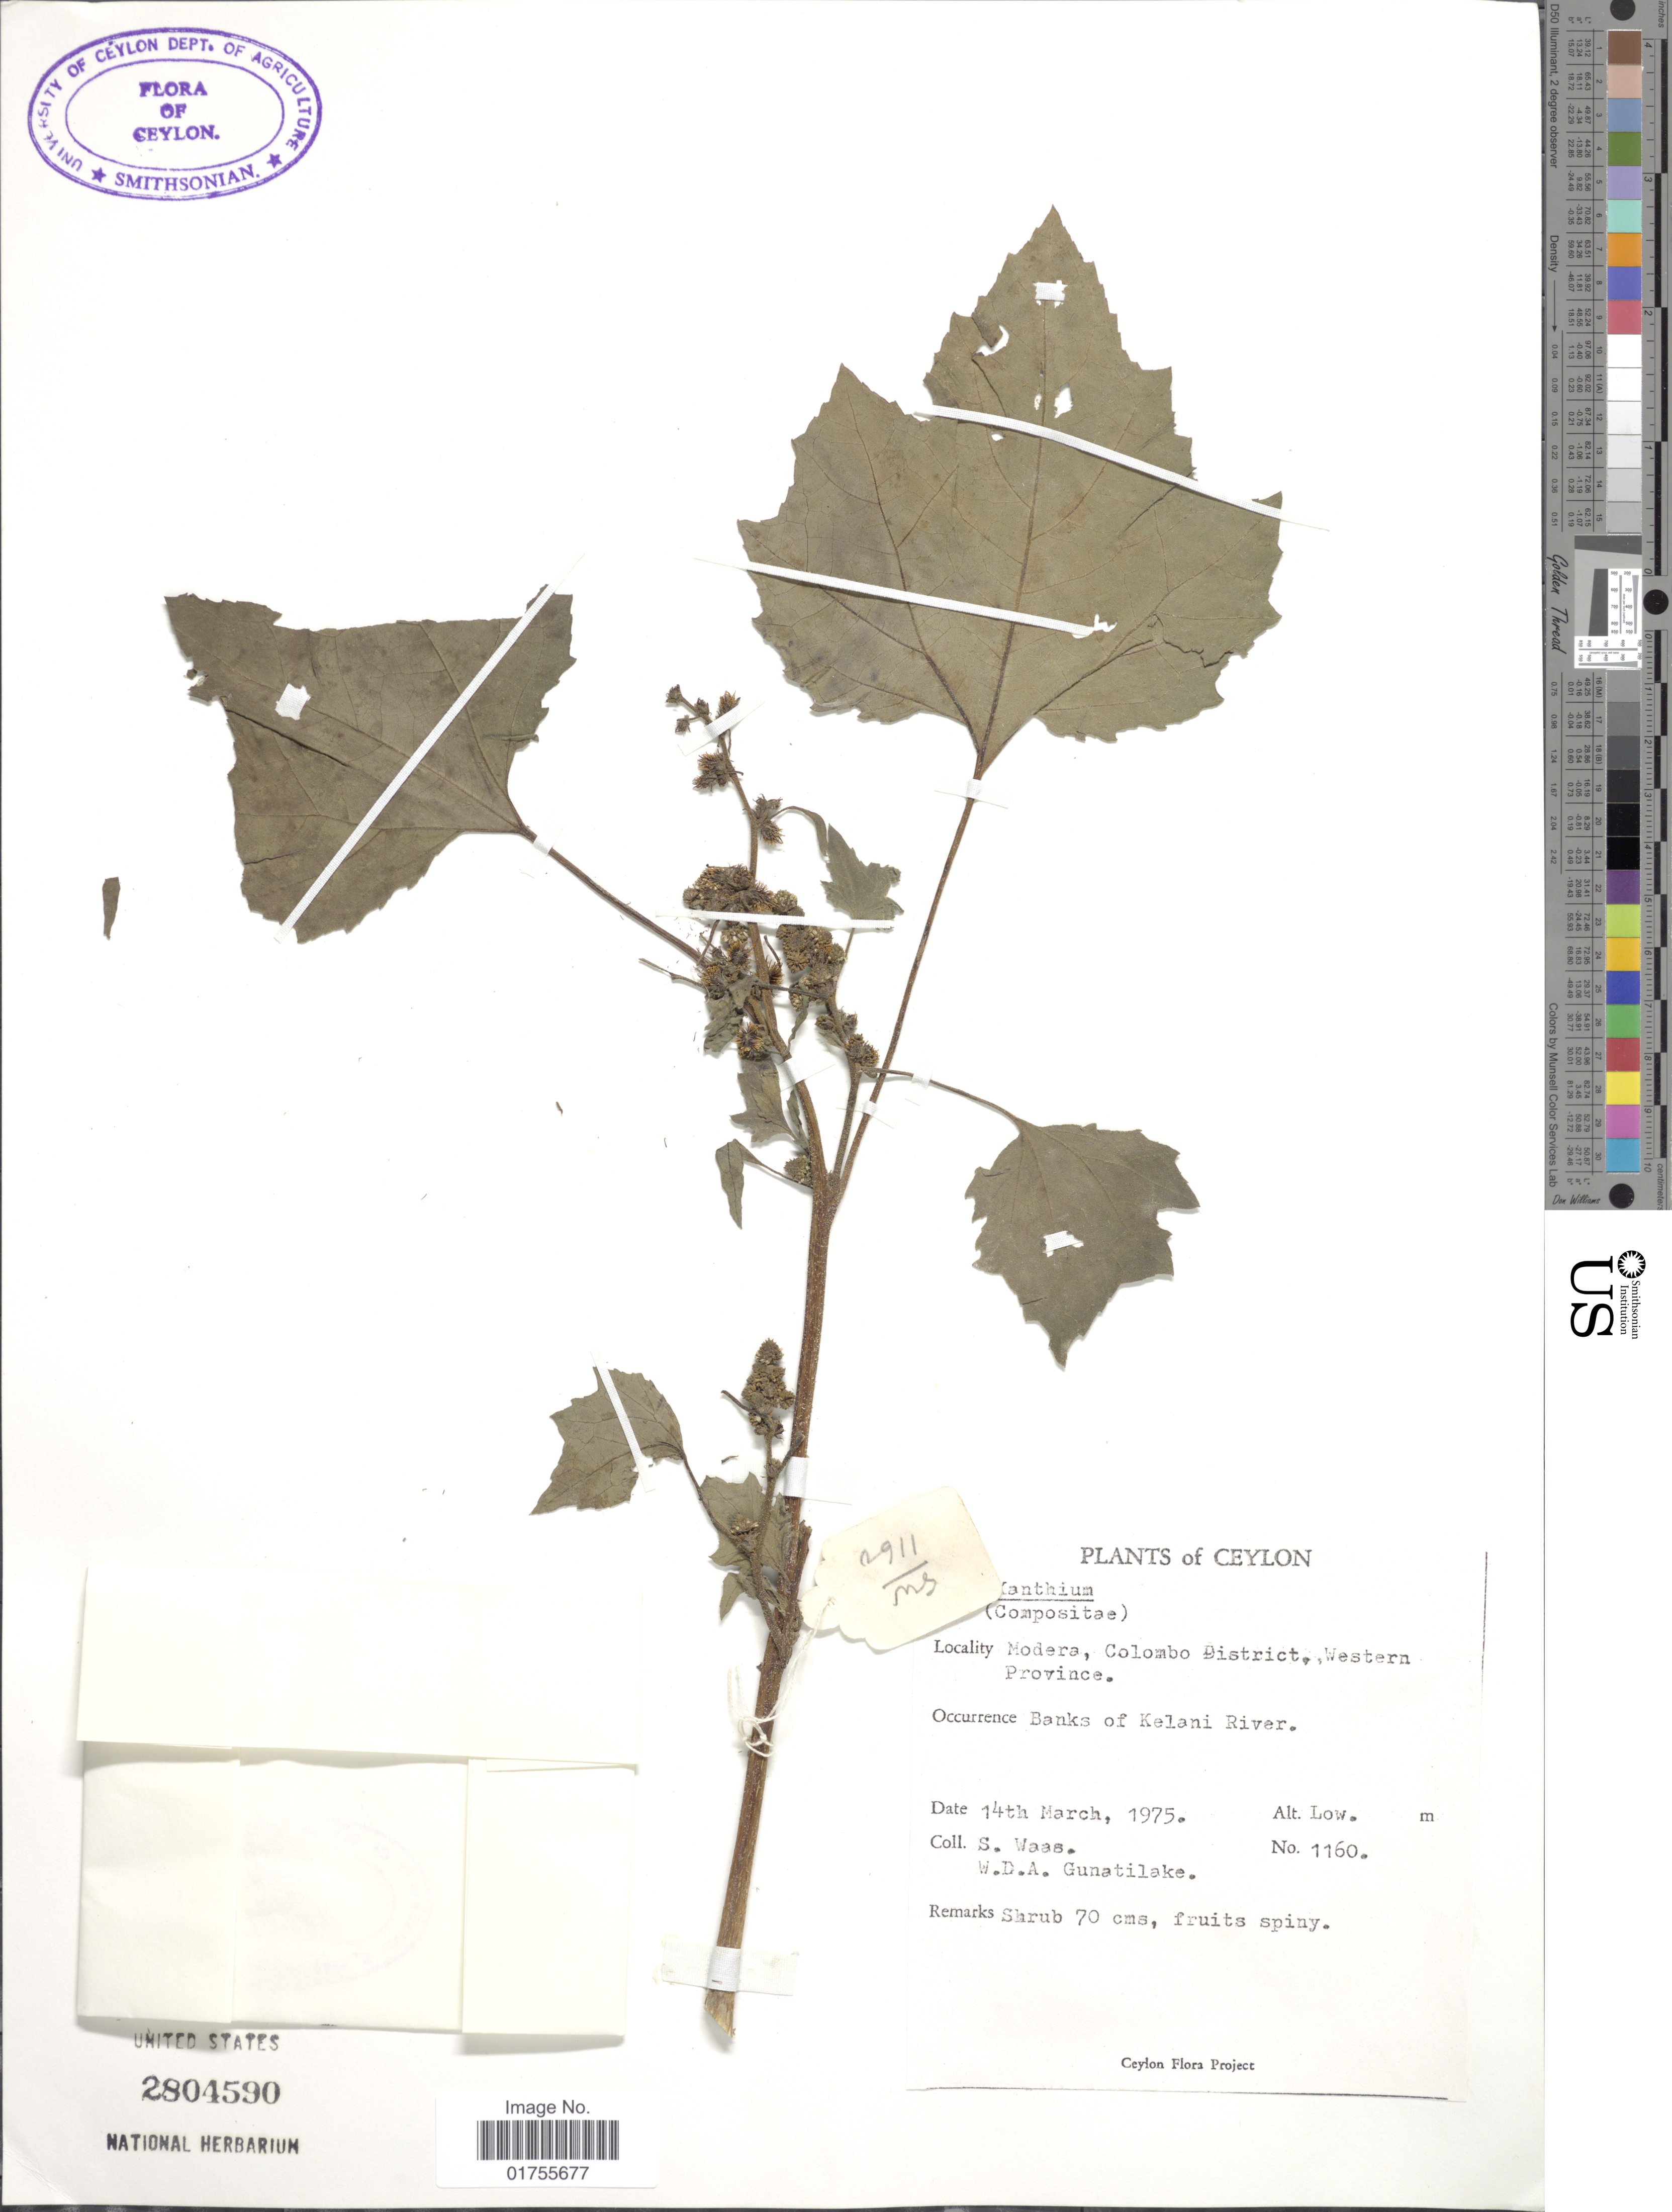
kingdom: Plantae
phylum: Tracheophyta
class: Magnoliopsida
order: Asterales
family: Asteraceae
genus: Xanthium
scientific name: Xanthium sp.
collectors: S. Waas & W. D. Gunatilake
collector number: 1160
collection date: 1975-03-14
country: Sri Lanka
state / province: Western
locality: Ceylon, Modera, Colombo District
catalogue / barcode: US 2804590